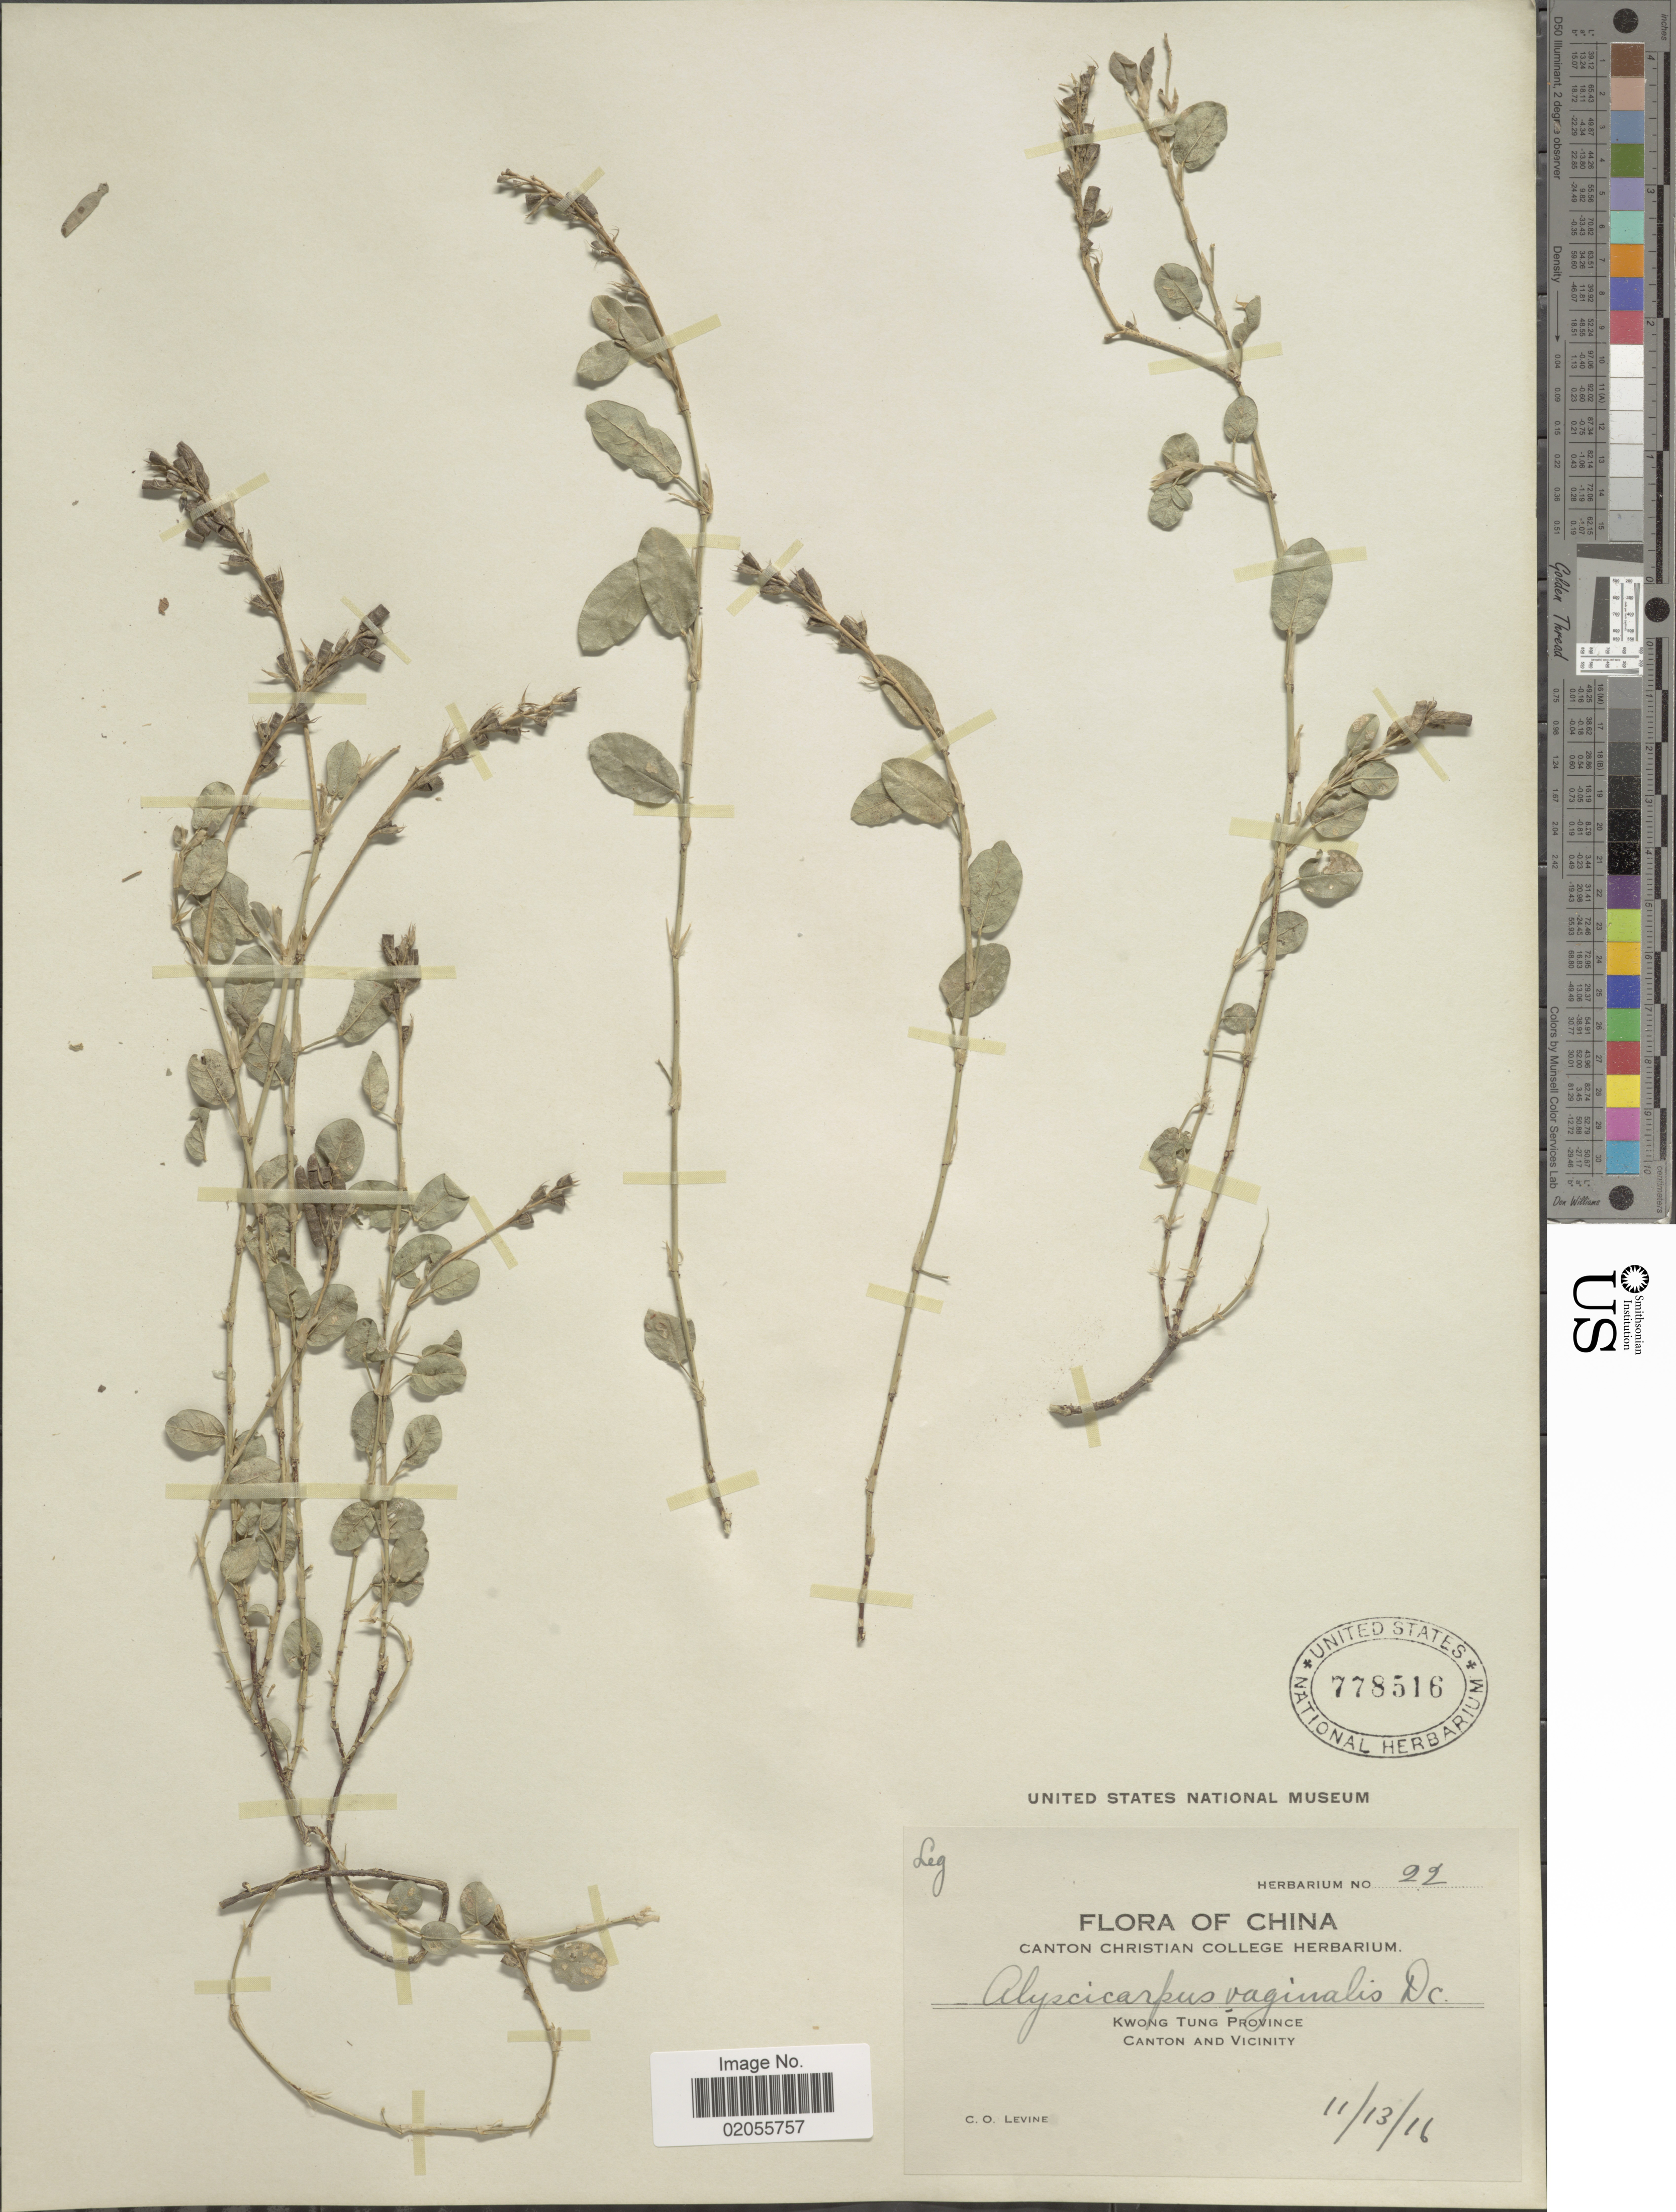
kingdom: Plantae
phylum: Tracheophyta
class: Magnoliopsida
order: Fabales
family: Fabaceae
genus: Alysicarpus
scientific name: Alysicarpus vaginalis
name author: (L.) DC.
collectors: C. O. Levine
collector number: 22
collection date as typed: Transcribed d/m/y: 13/11/16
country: China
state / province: Guangdong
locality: Kwong Tung Province Canton and vicinity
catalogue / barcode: US 778516